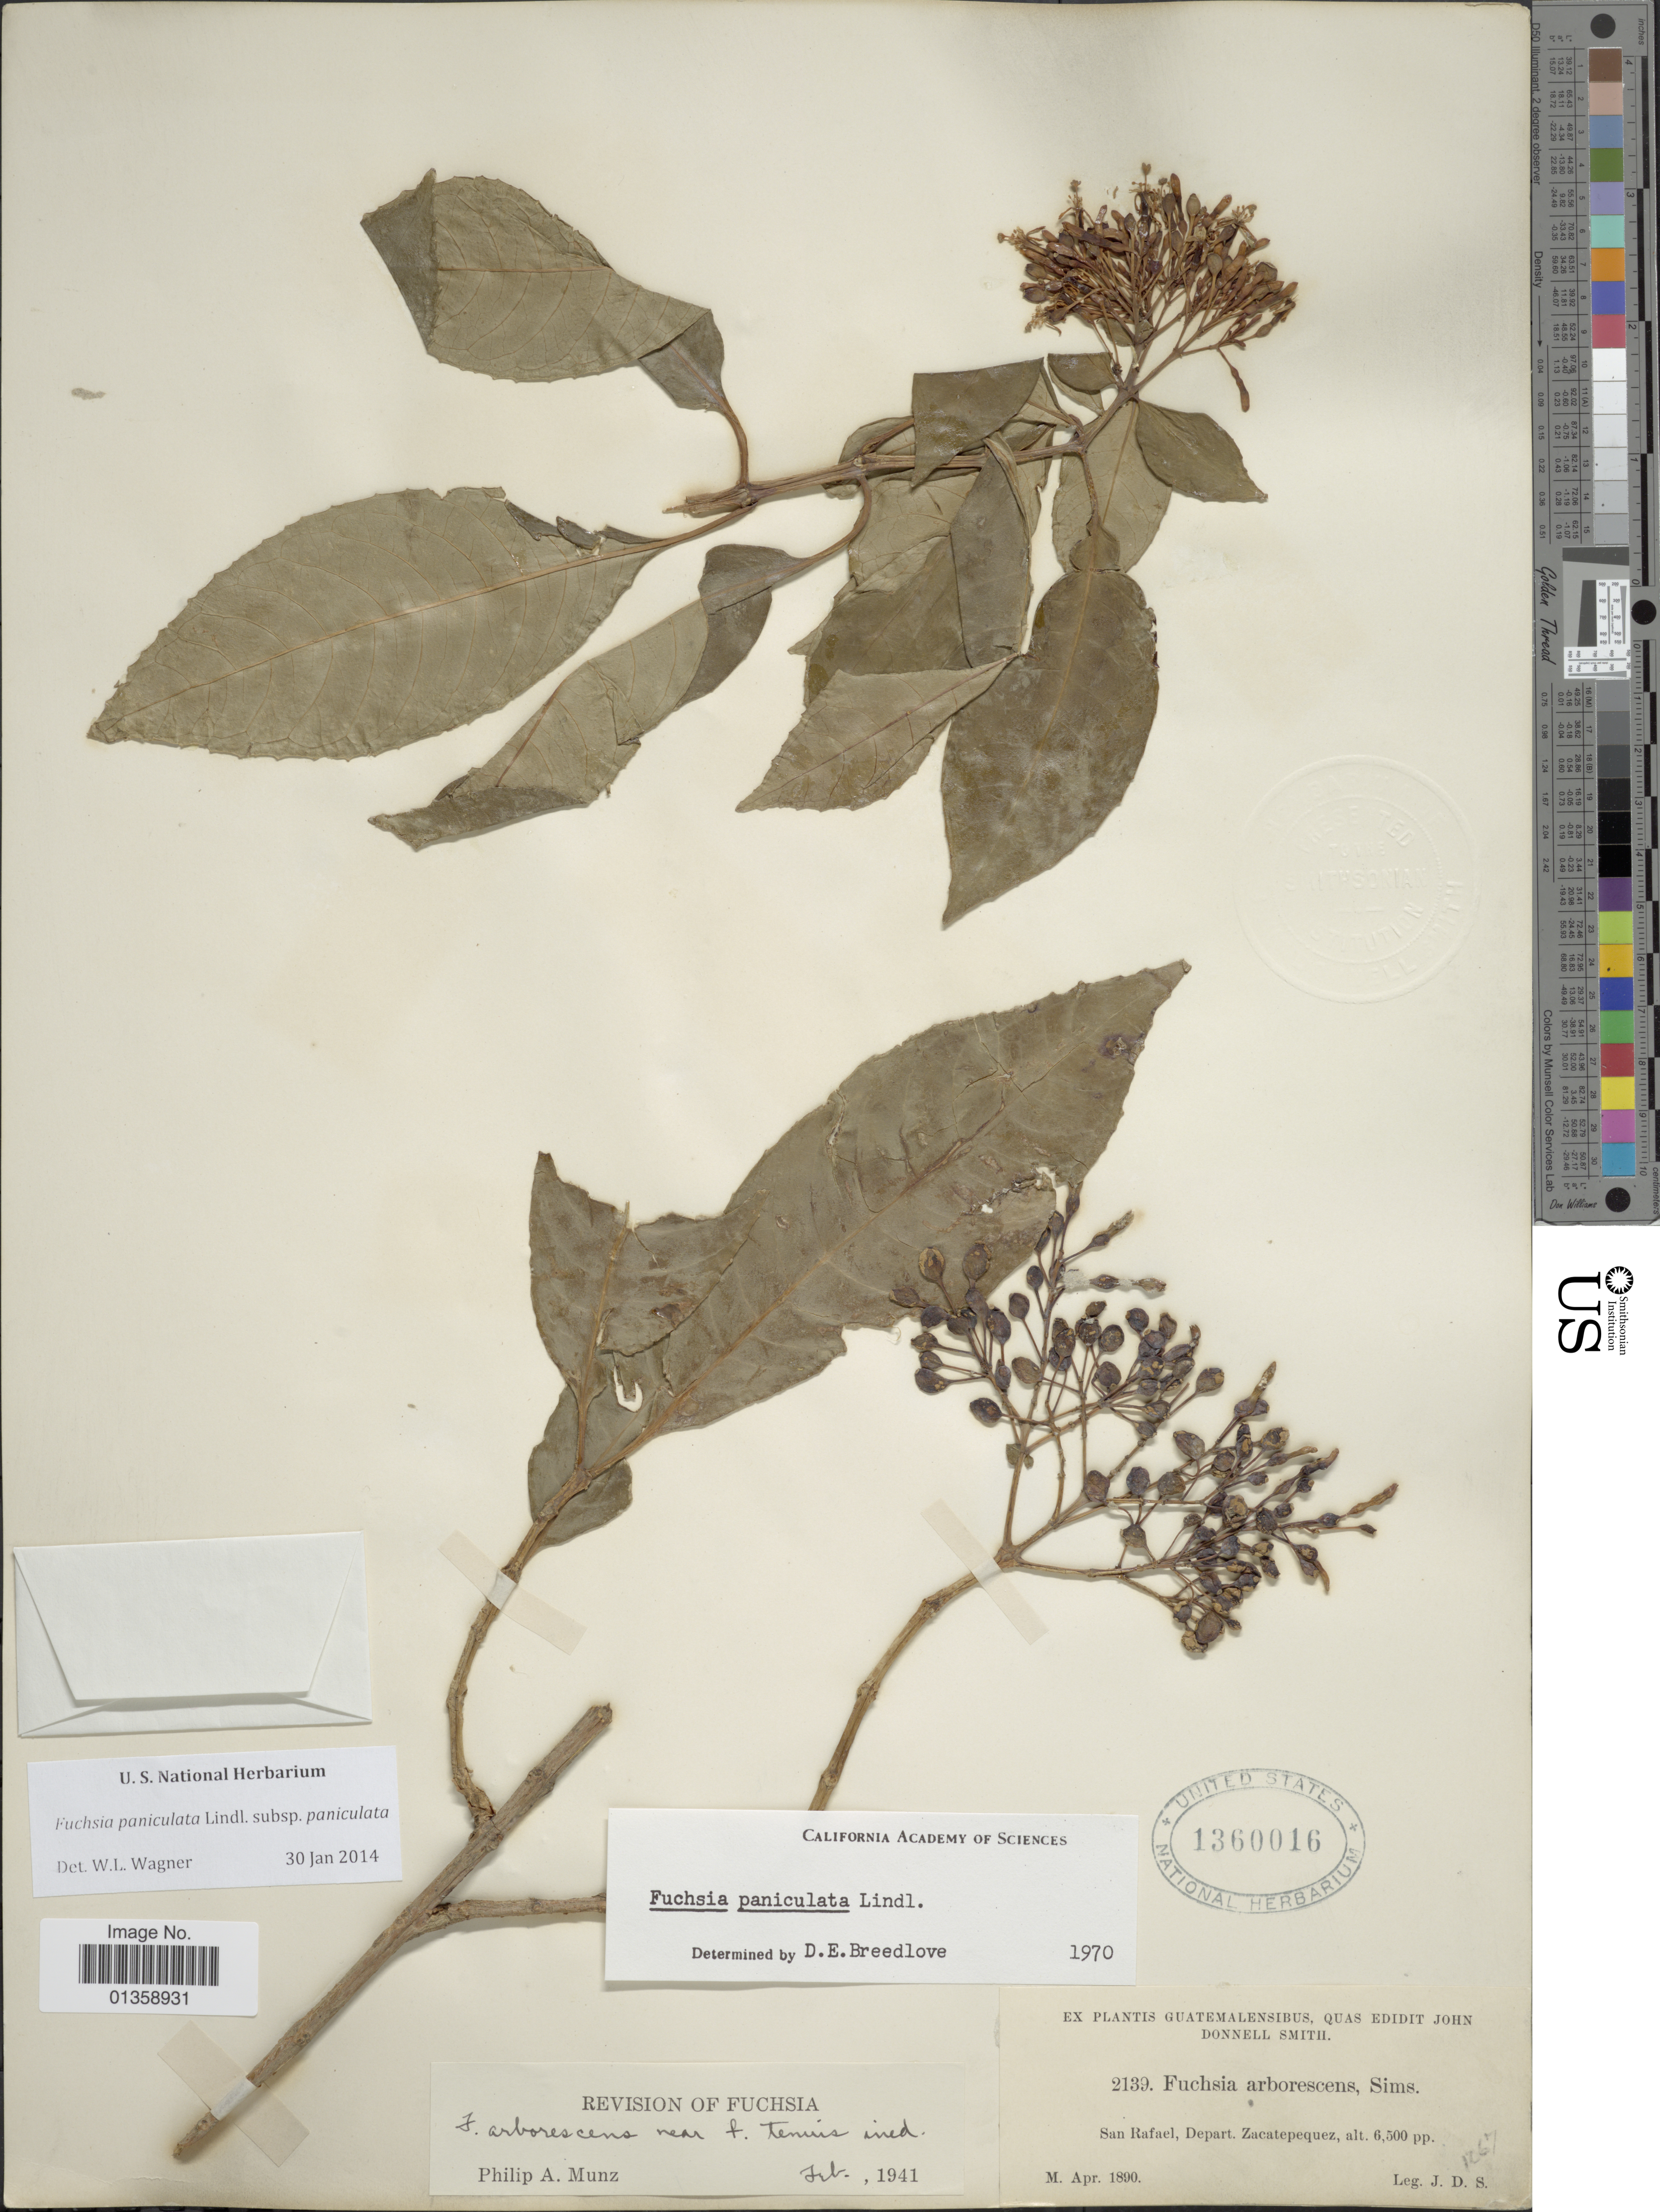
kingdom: Plantae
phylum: Tracheophyta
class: Magnoliopsida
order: Myrtales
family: Onagraceae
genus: Fuchsia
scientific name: Fuchsia paniculata subsp. paniculata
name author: Lindl.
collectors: J. Donnell Smith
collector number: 2139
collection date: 1890-04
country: Guatemala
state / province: Sacatepéquez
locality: San Rafael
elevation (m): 1981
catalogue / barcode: US 1360016